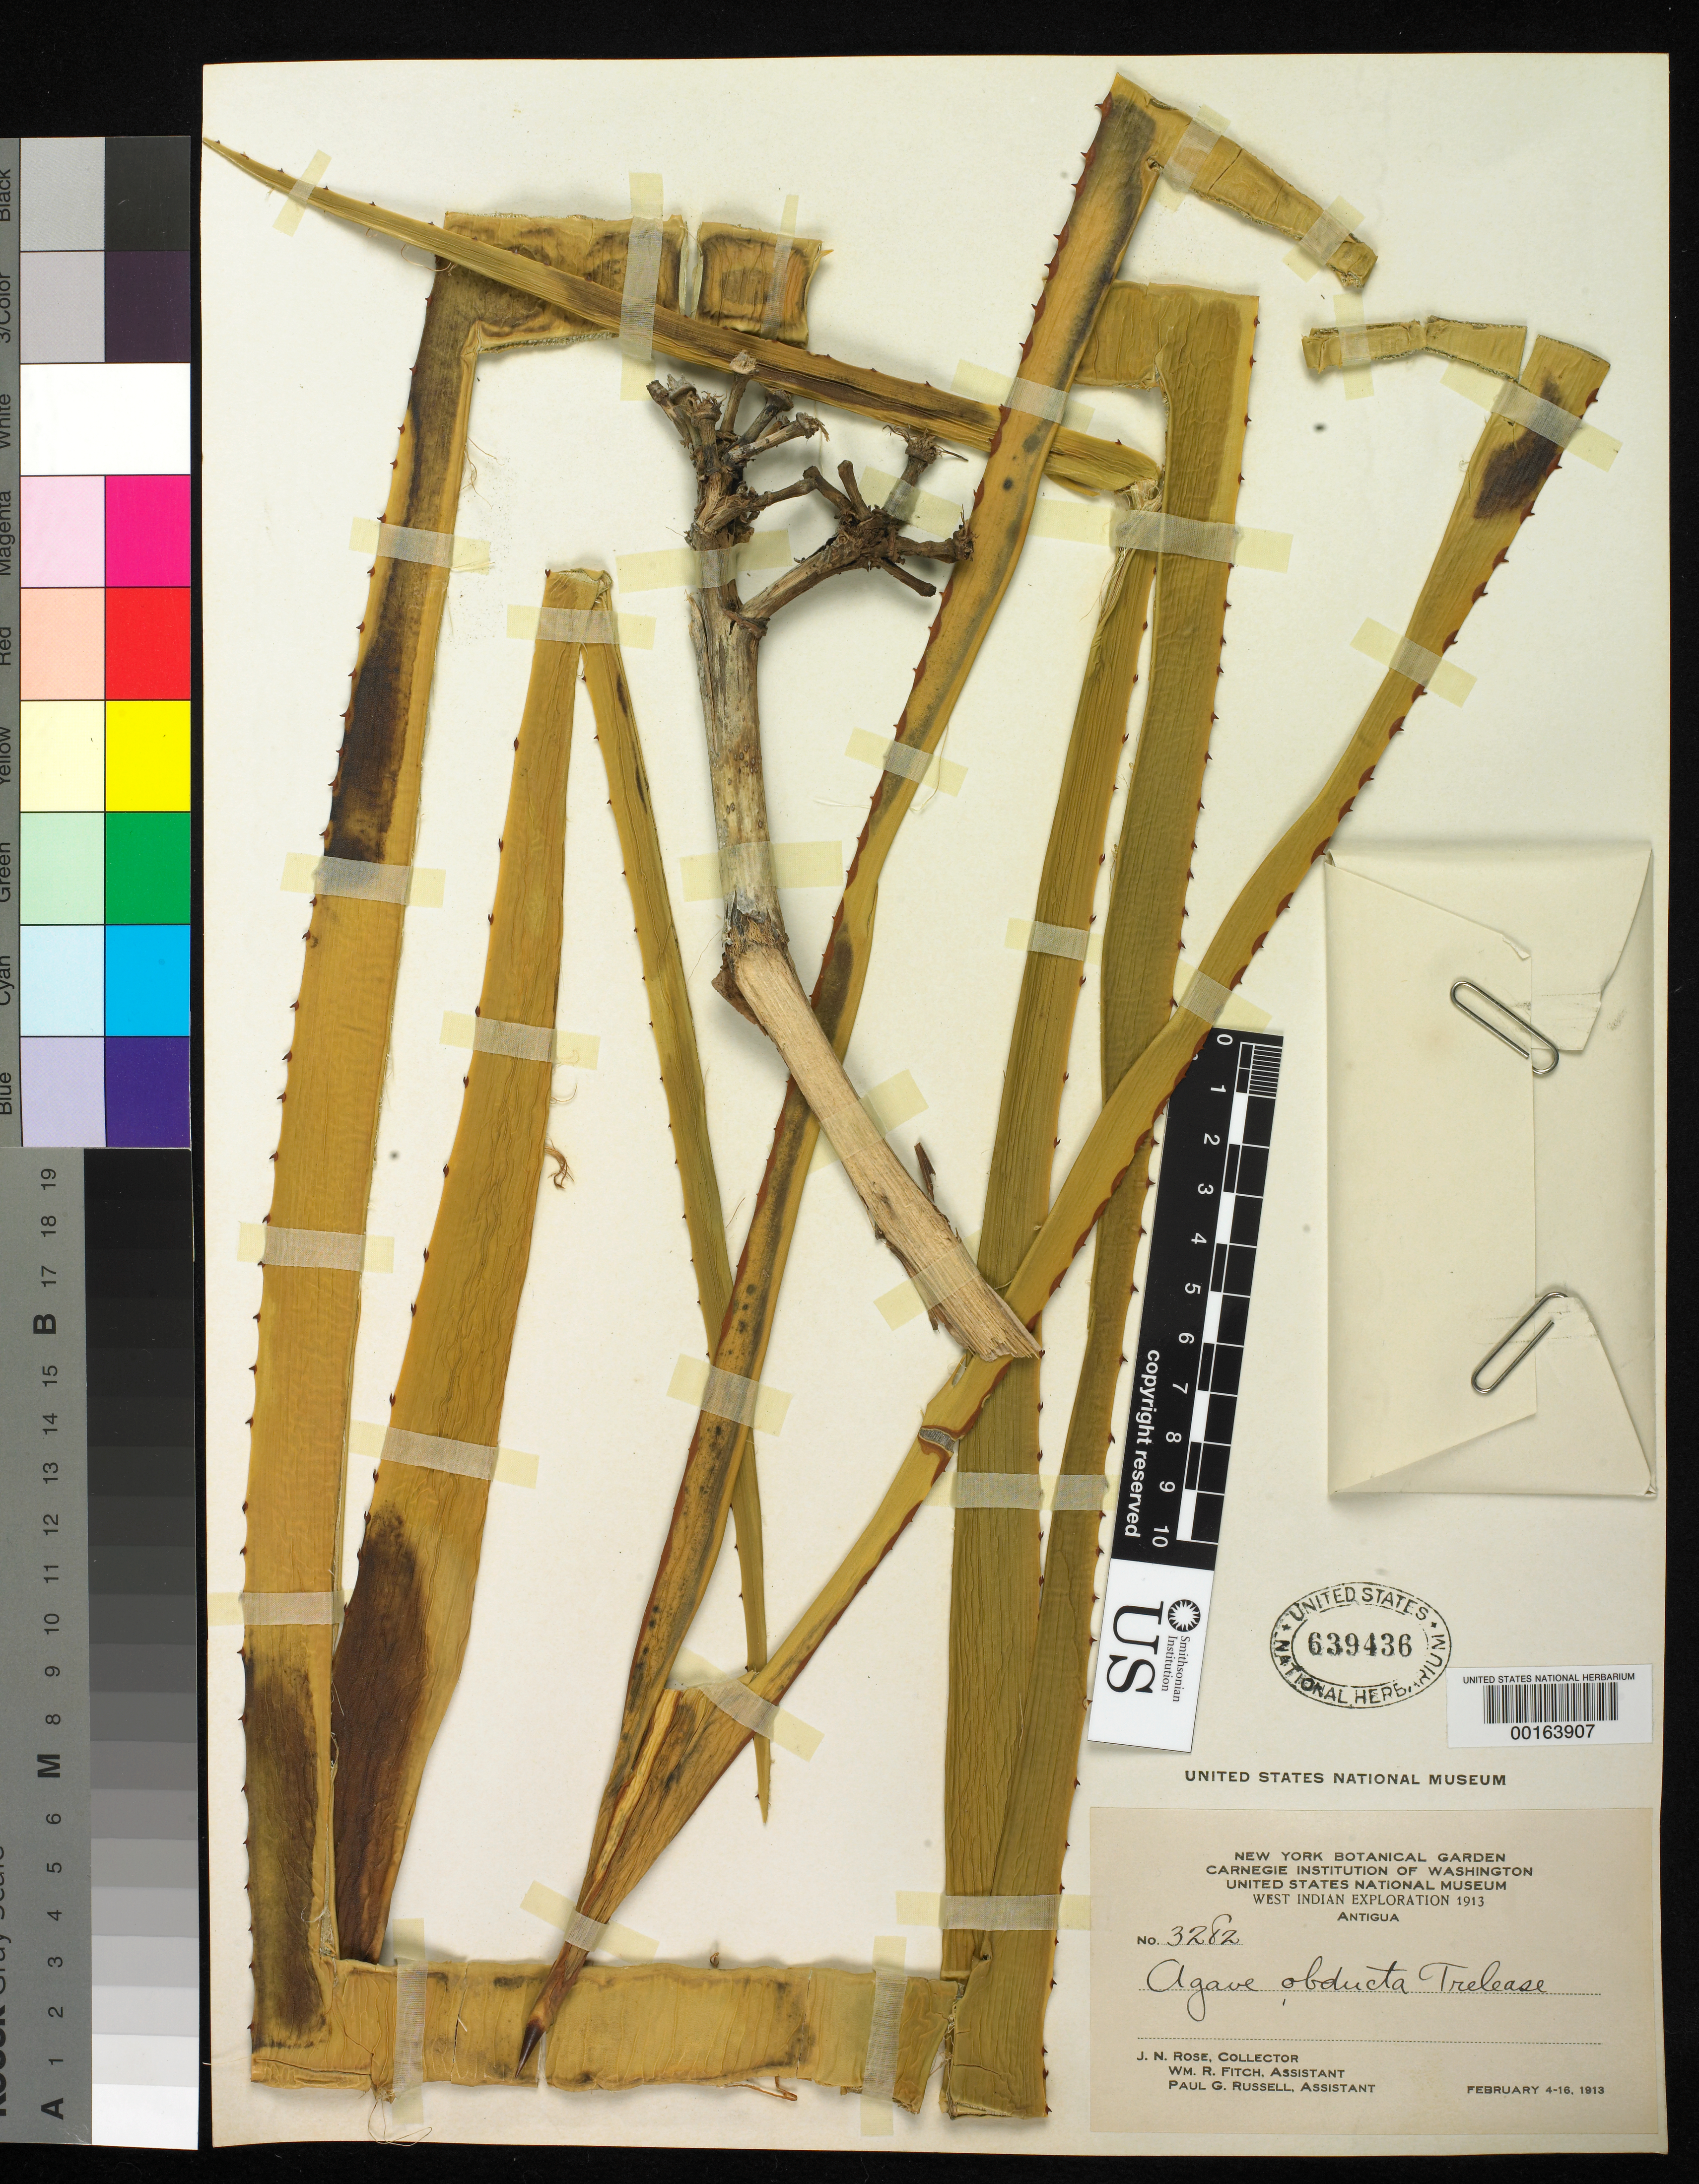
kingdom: Plantae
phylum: Tracheophyta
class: Liliopsida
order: Asparagales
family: Asparagaceae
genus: Agave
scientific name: Agave obducta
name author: Trel.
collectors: J. N. Rose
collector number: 3282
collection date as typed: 16 Feb 1913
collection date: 1913-02-16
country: Antigua and Barbuda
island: Antigua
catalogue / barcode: US 639436